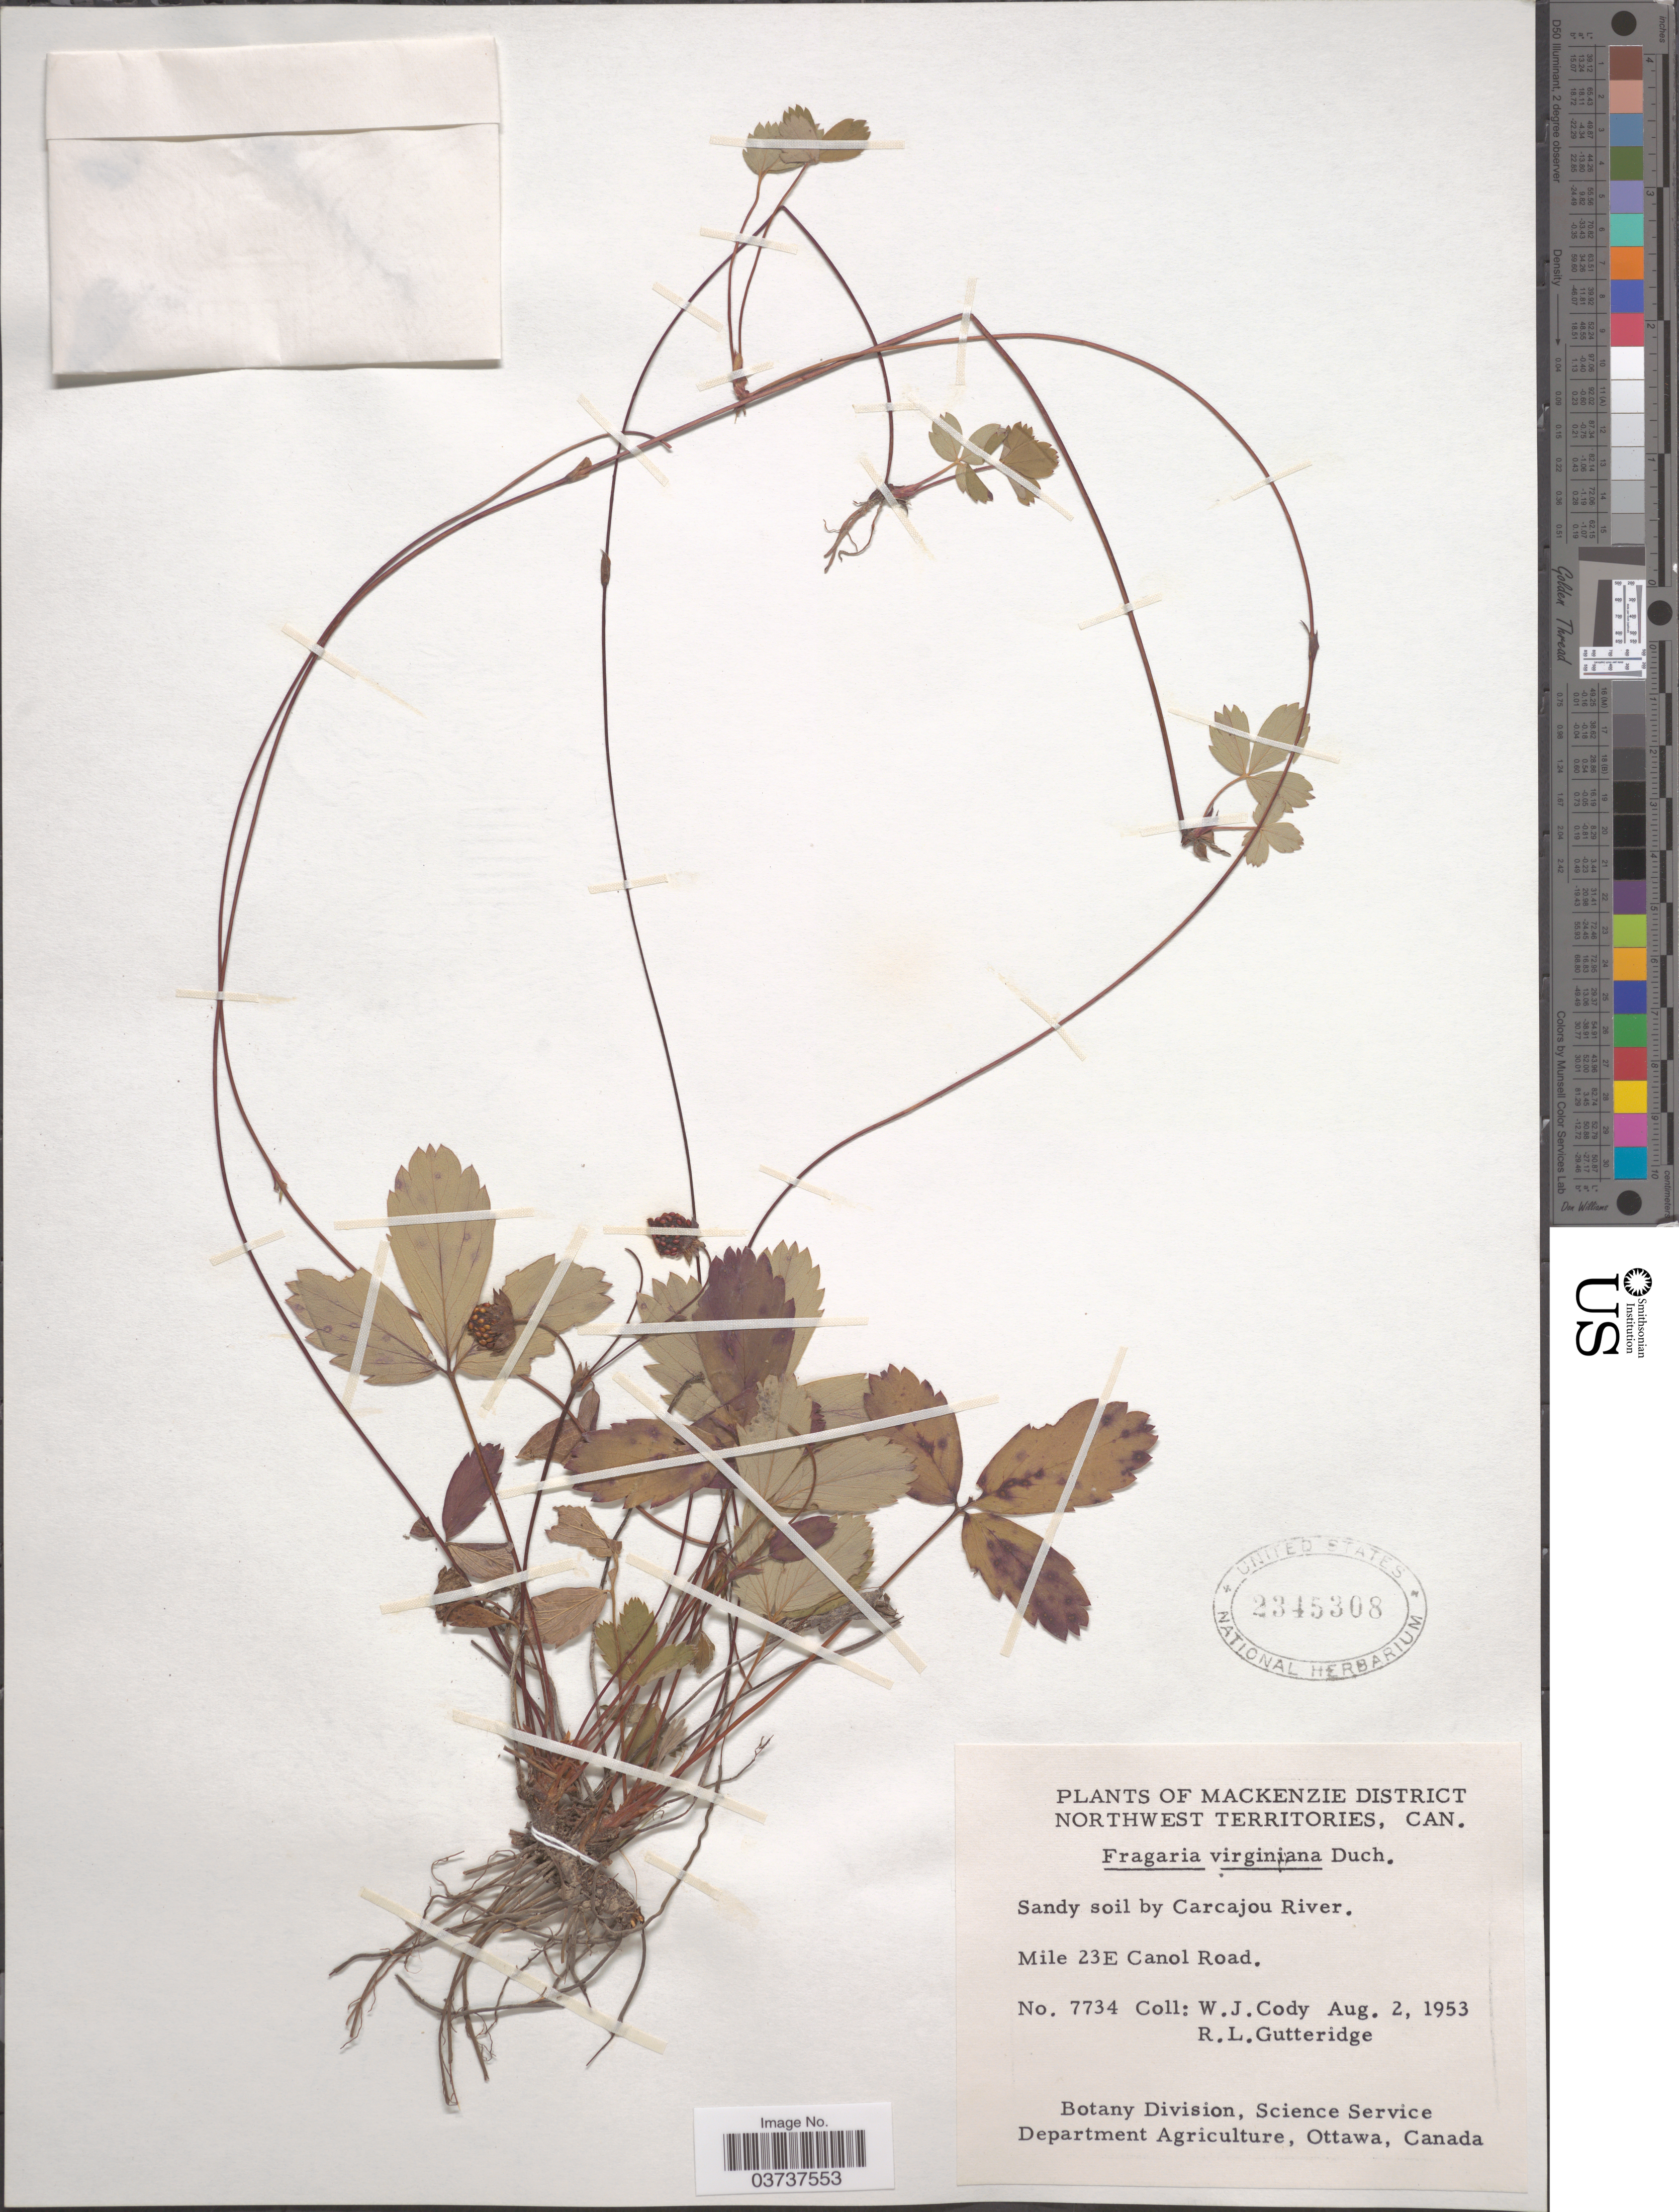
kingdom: Plantae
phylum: Tracheophyta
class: Magnoliopsida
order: Rosales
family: Rosaceae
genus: Fragaria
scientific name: Fragaria virginiana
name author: Mill.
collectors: W. Cody & R. Gutteridge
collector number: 7734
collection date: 1953-08-02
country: Canada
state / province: Northwest Territories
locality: Mackenzie District. By Carcajou River. Mile 23E Canol Road.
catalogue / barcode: US 2345308